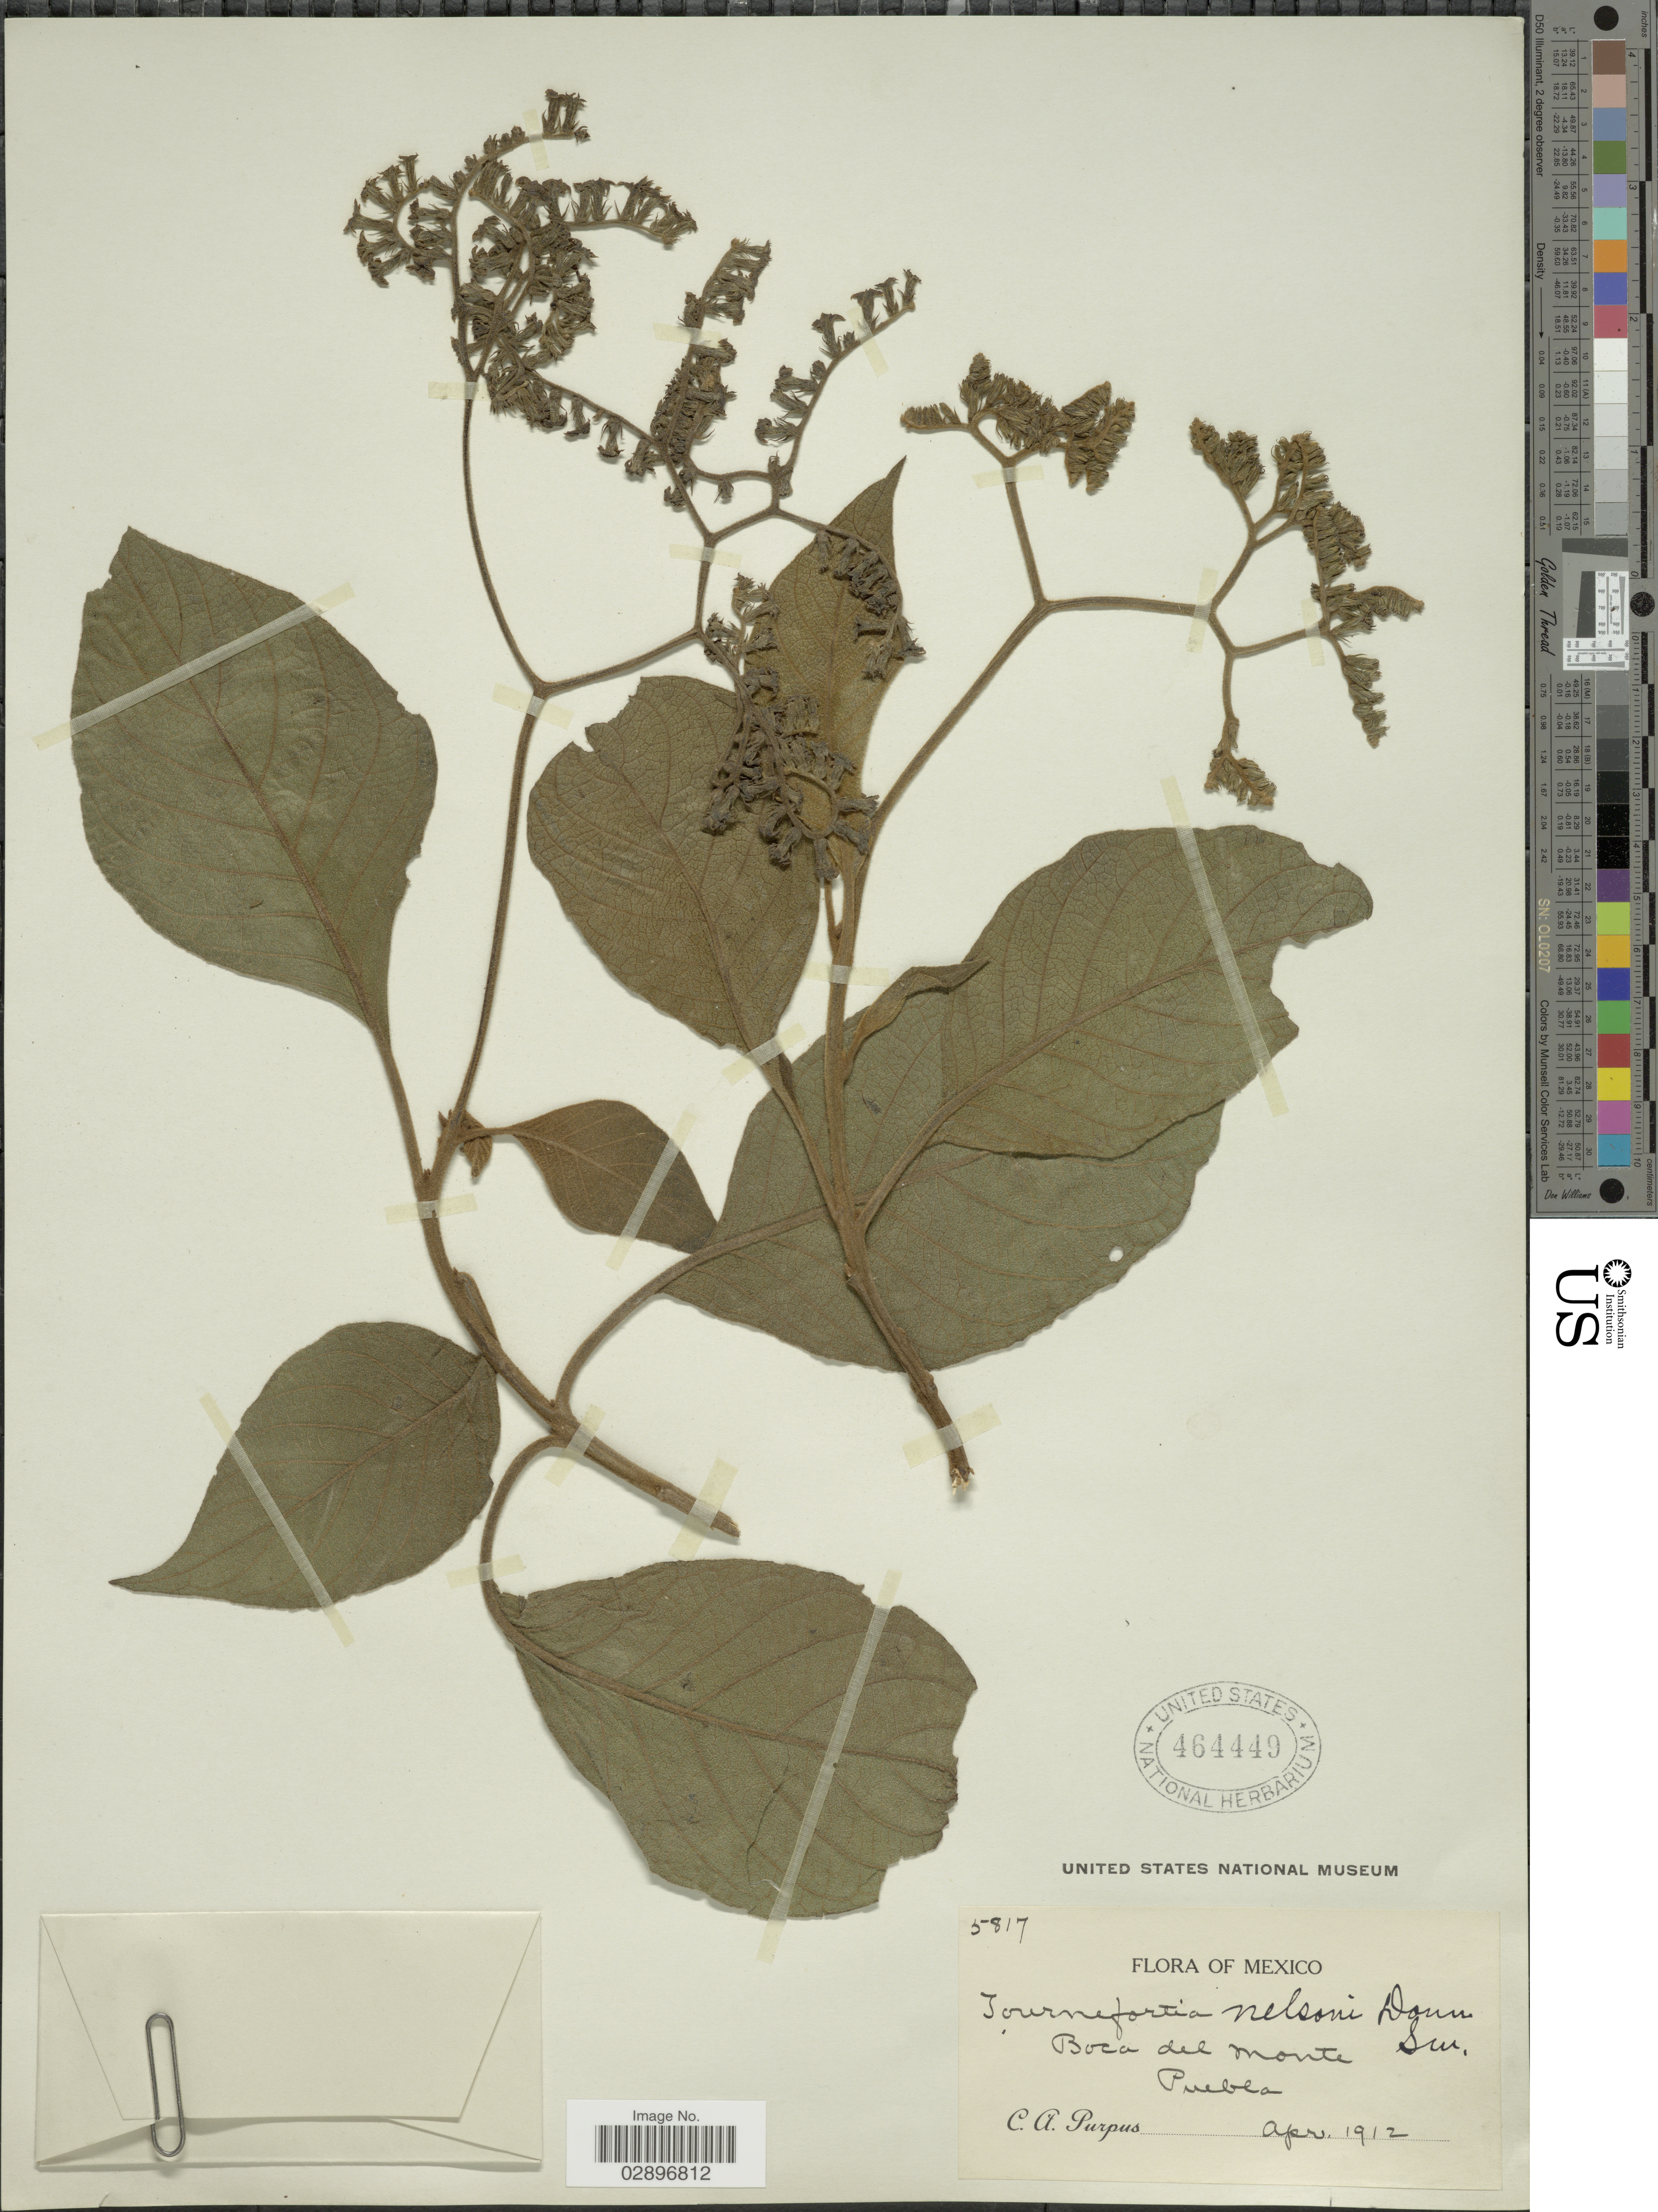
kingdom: Plantae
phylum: Tracheophyta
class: Magnoliopsida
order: Boraginales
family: Heliotropiaceae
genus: Tournefortia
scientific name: Tournefortia petiolaris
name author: DC.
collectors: C. A. Purpus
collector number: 5817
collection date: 1912-04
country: Mexico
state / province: Puebla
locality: Boca del monte.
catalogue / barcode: US 464449